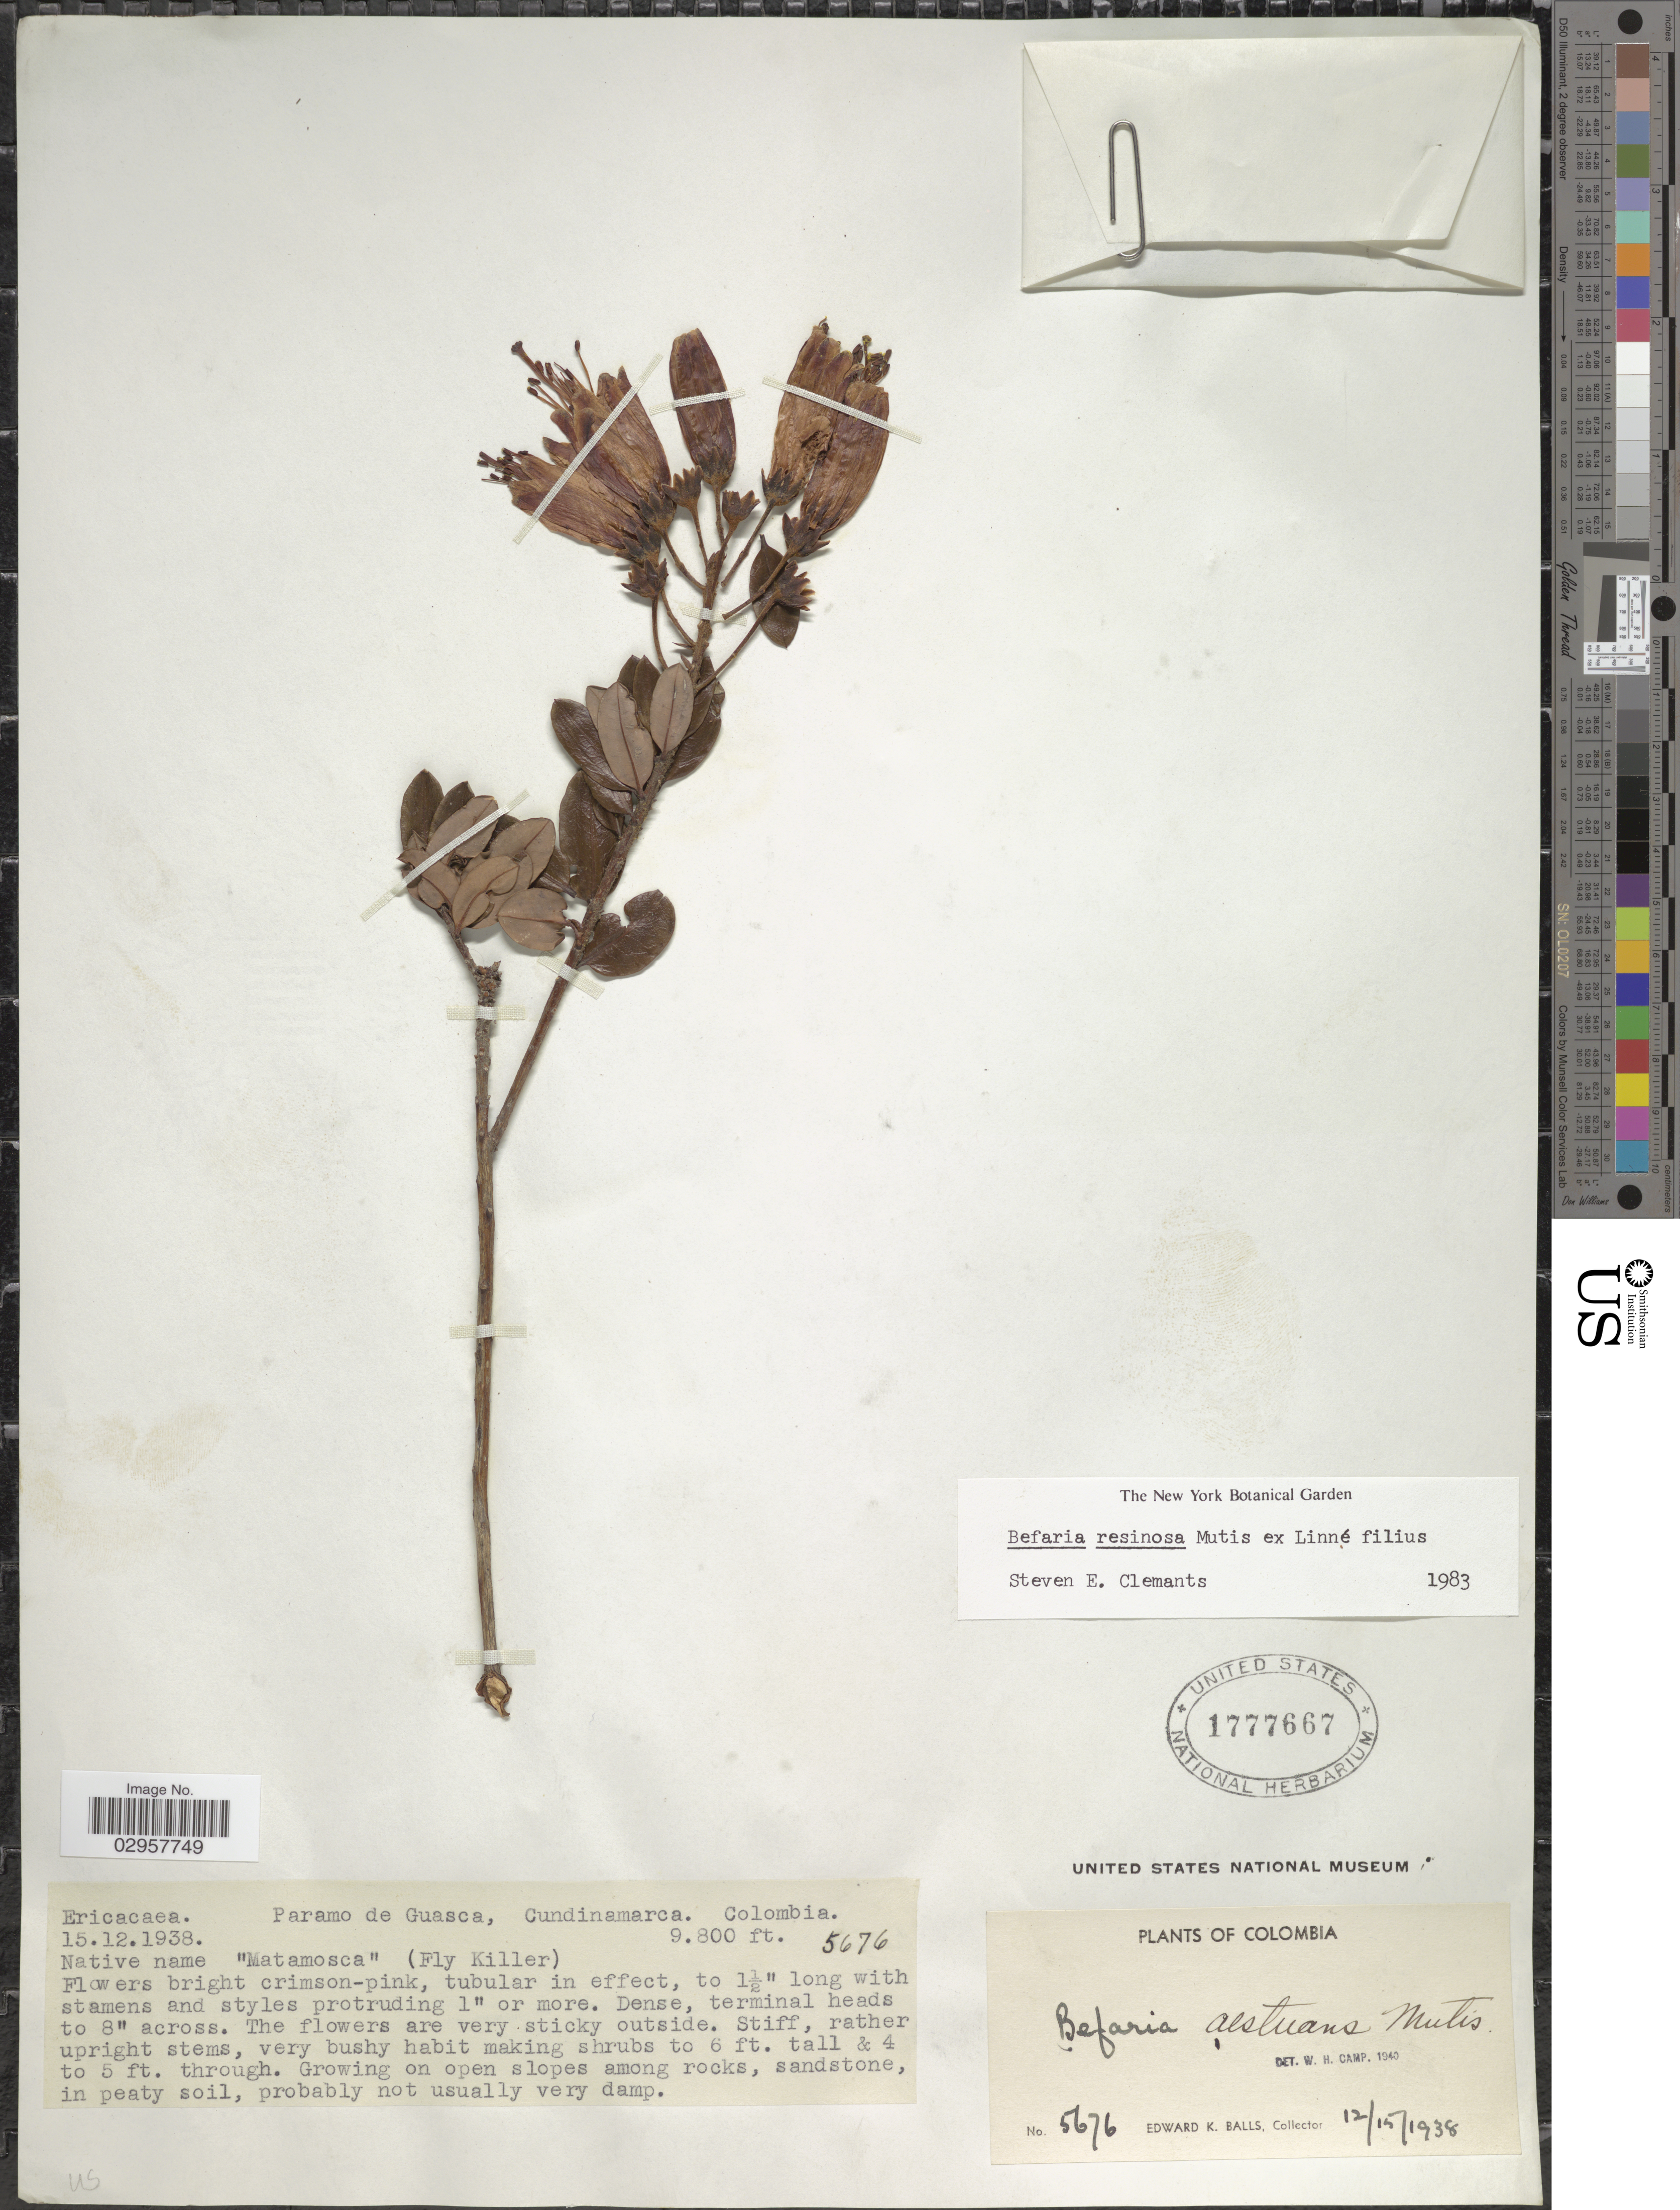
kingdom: Plantae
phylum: Tracheophyta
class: Magnoliopsida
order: Ericales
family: Ericaceae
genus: Befaria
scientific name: Befaria resinosa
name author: Mutis ex L. f.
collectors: E. K. Balls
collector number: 5676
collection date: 1938-12-15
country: Colombia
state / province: Cundinamarca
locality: Paramo de Guasca.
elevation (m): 2987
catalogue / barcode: US 1777667